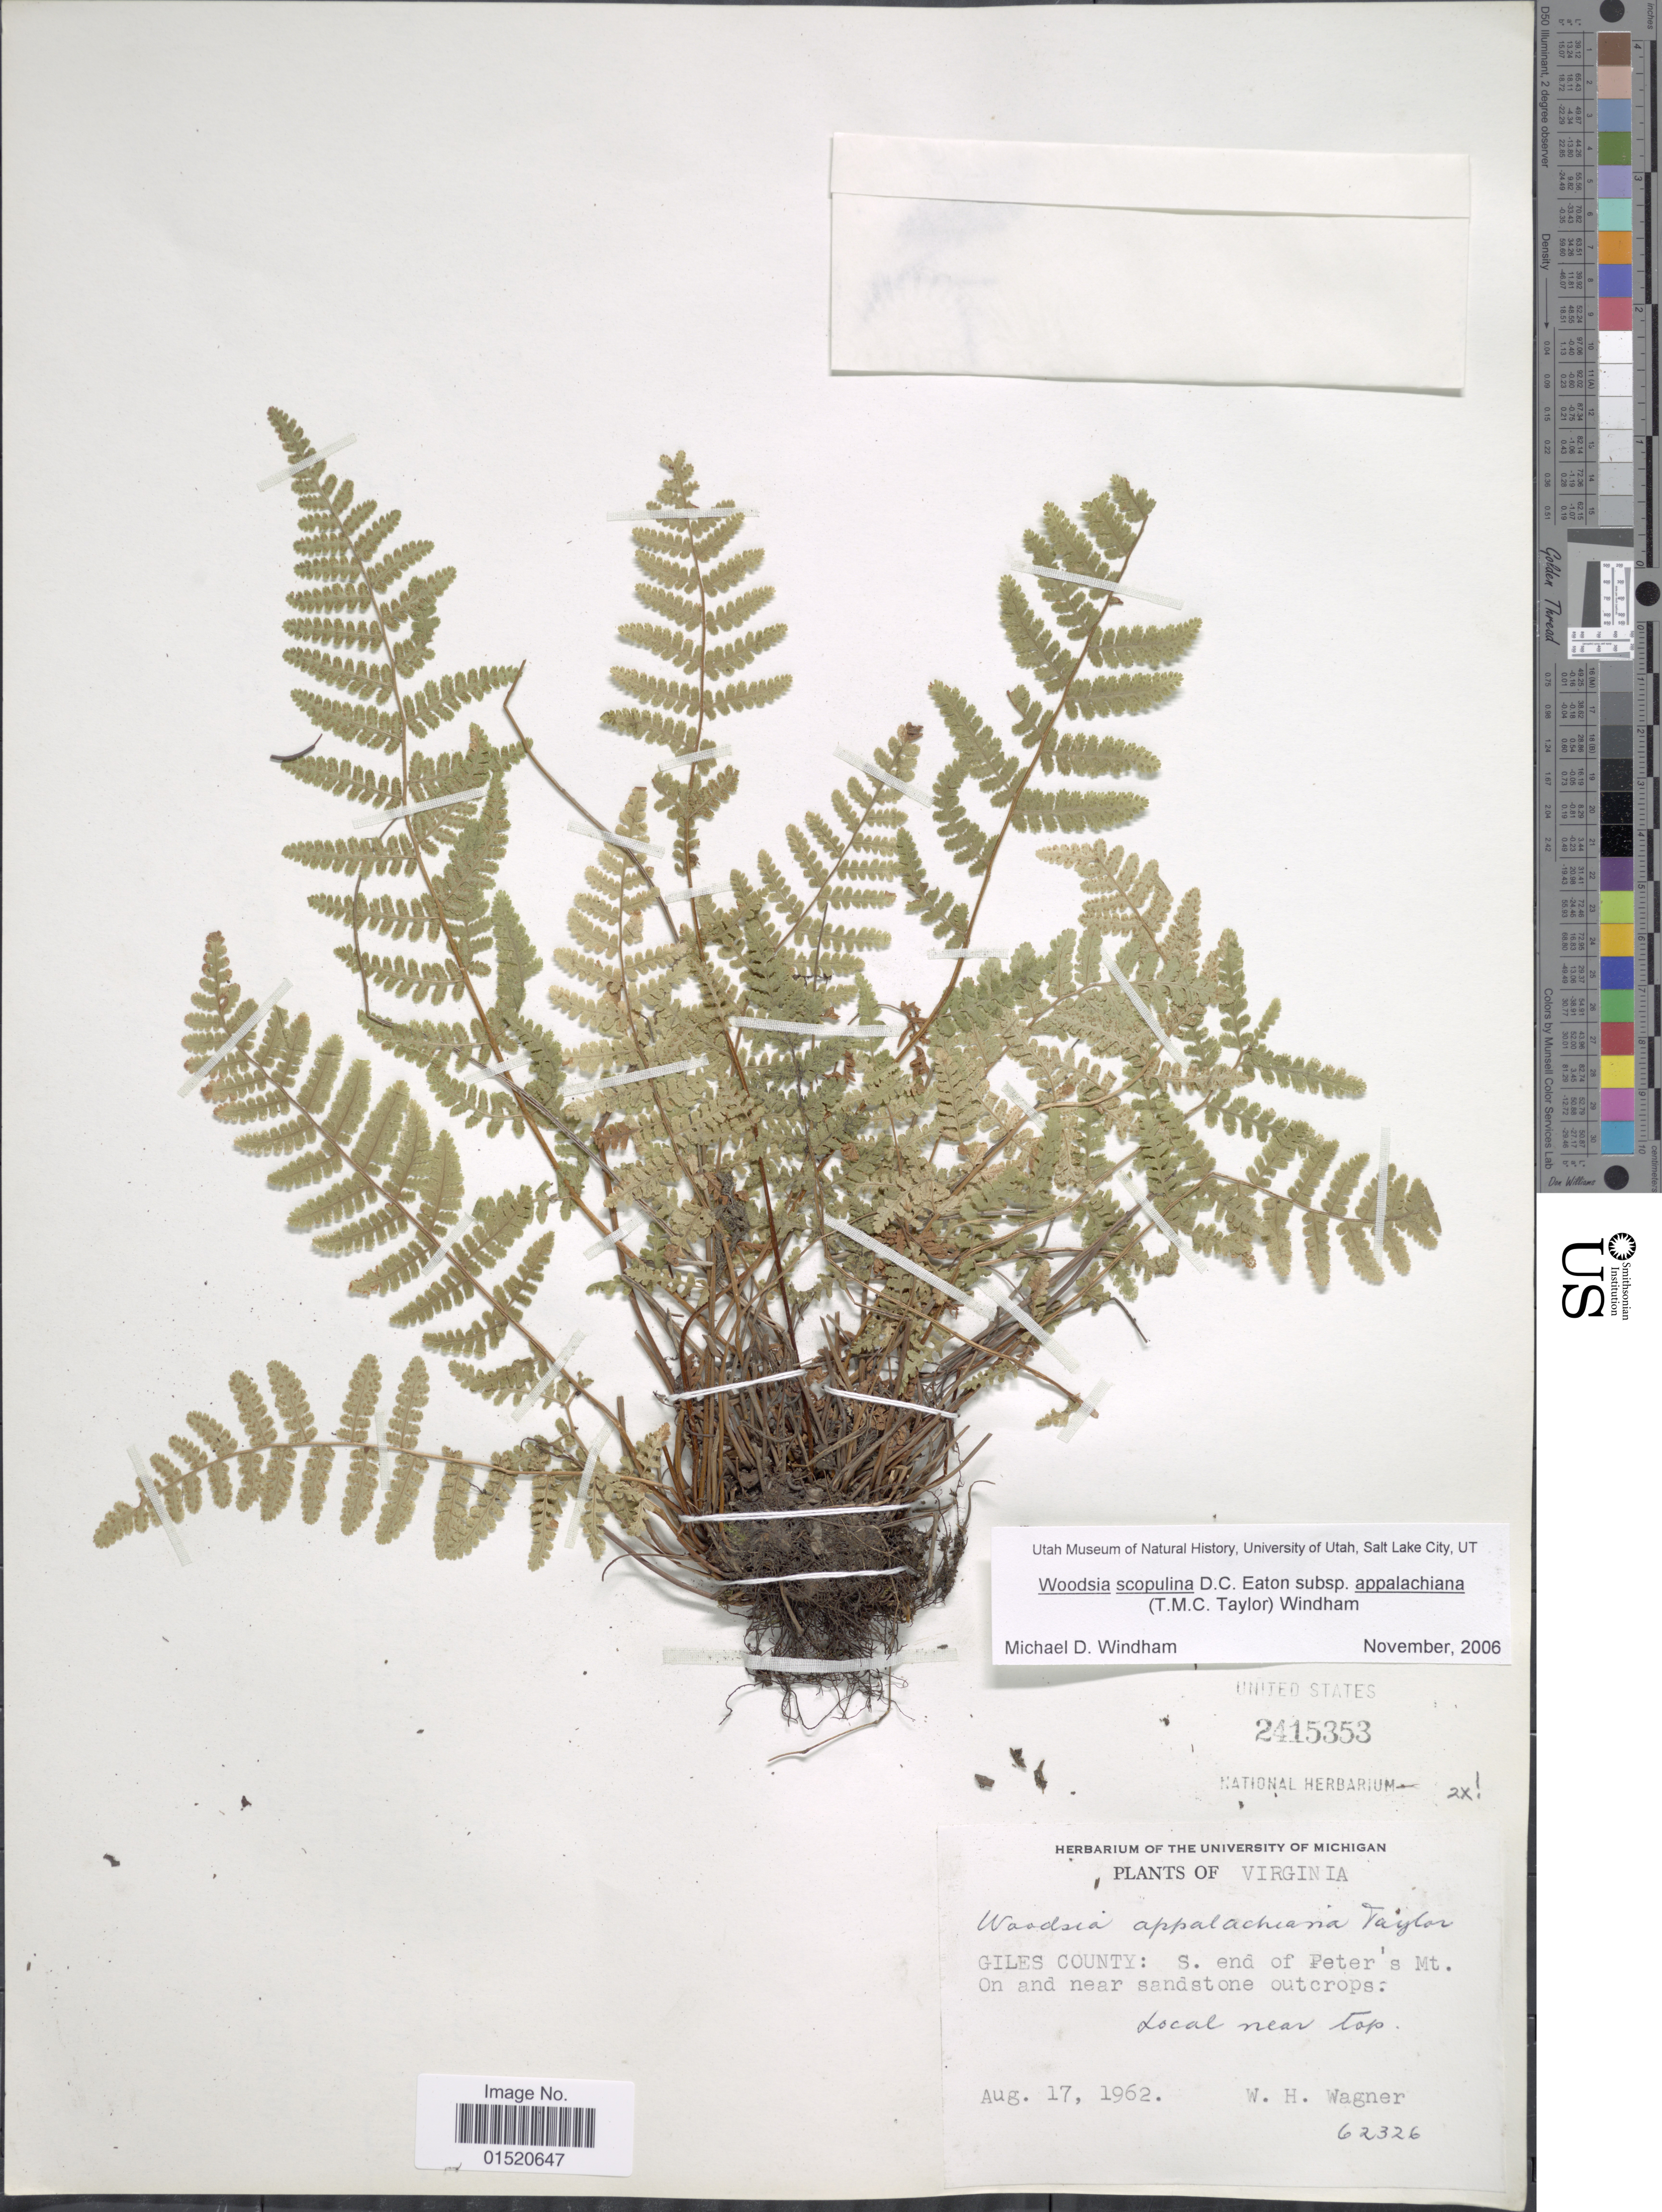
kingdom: Plantae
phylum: Tracheophyta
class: Polypodiopsida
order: Polypodiales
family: Woodsiaceae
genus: Woodsia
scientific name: Woodsia scopulina subsp. appalachiana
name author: (T.M.C. Taylor) Windham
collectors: W. H. Wagner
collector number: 62326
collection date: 1962-08-17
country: United States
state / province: Virginia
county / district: Giles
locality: S. end of Peter's Mt. On and near sandstone outcrops, Local near top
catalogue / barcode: US 2415353